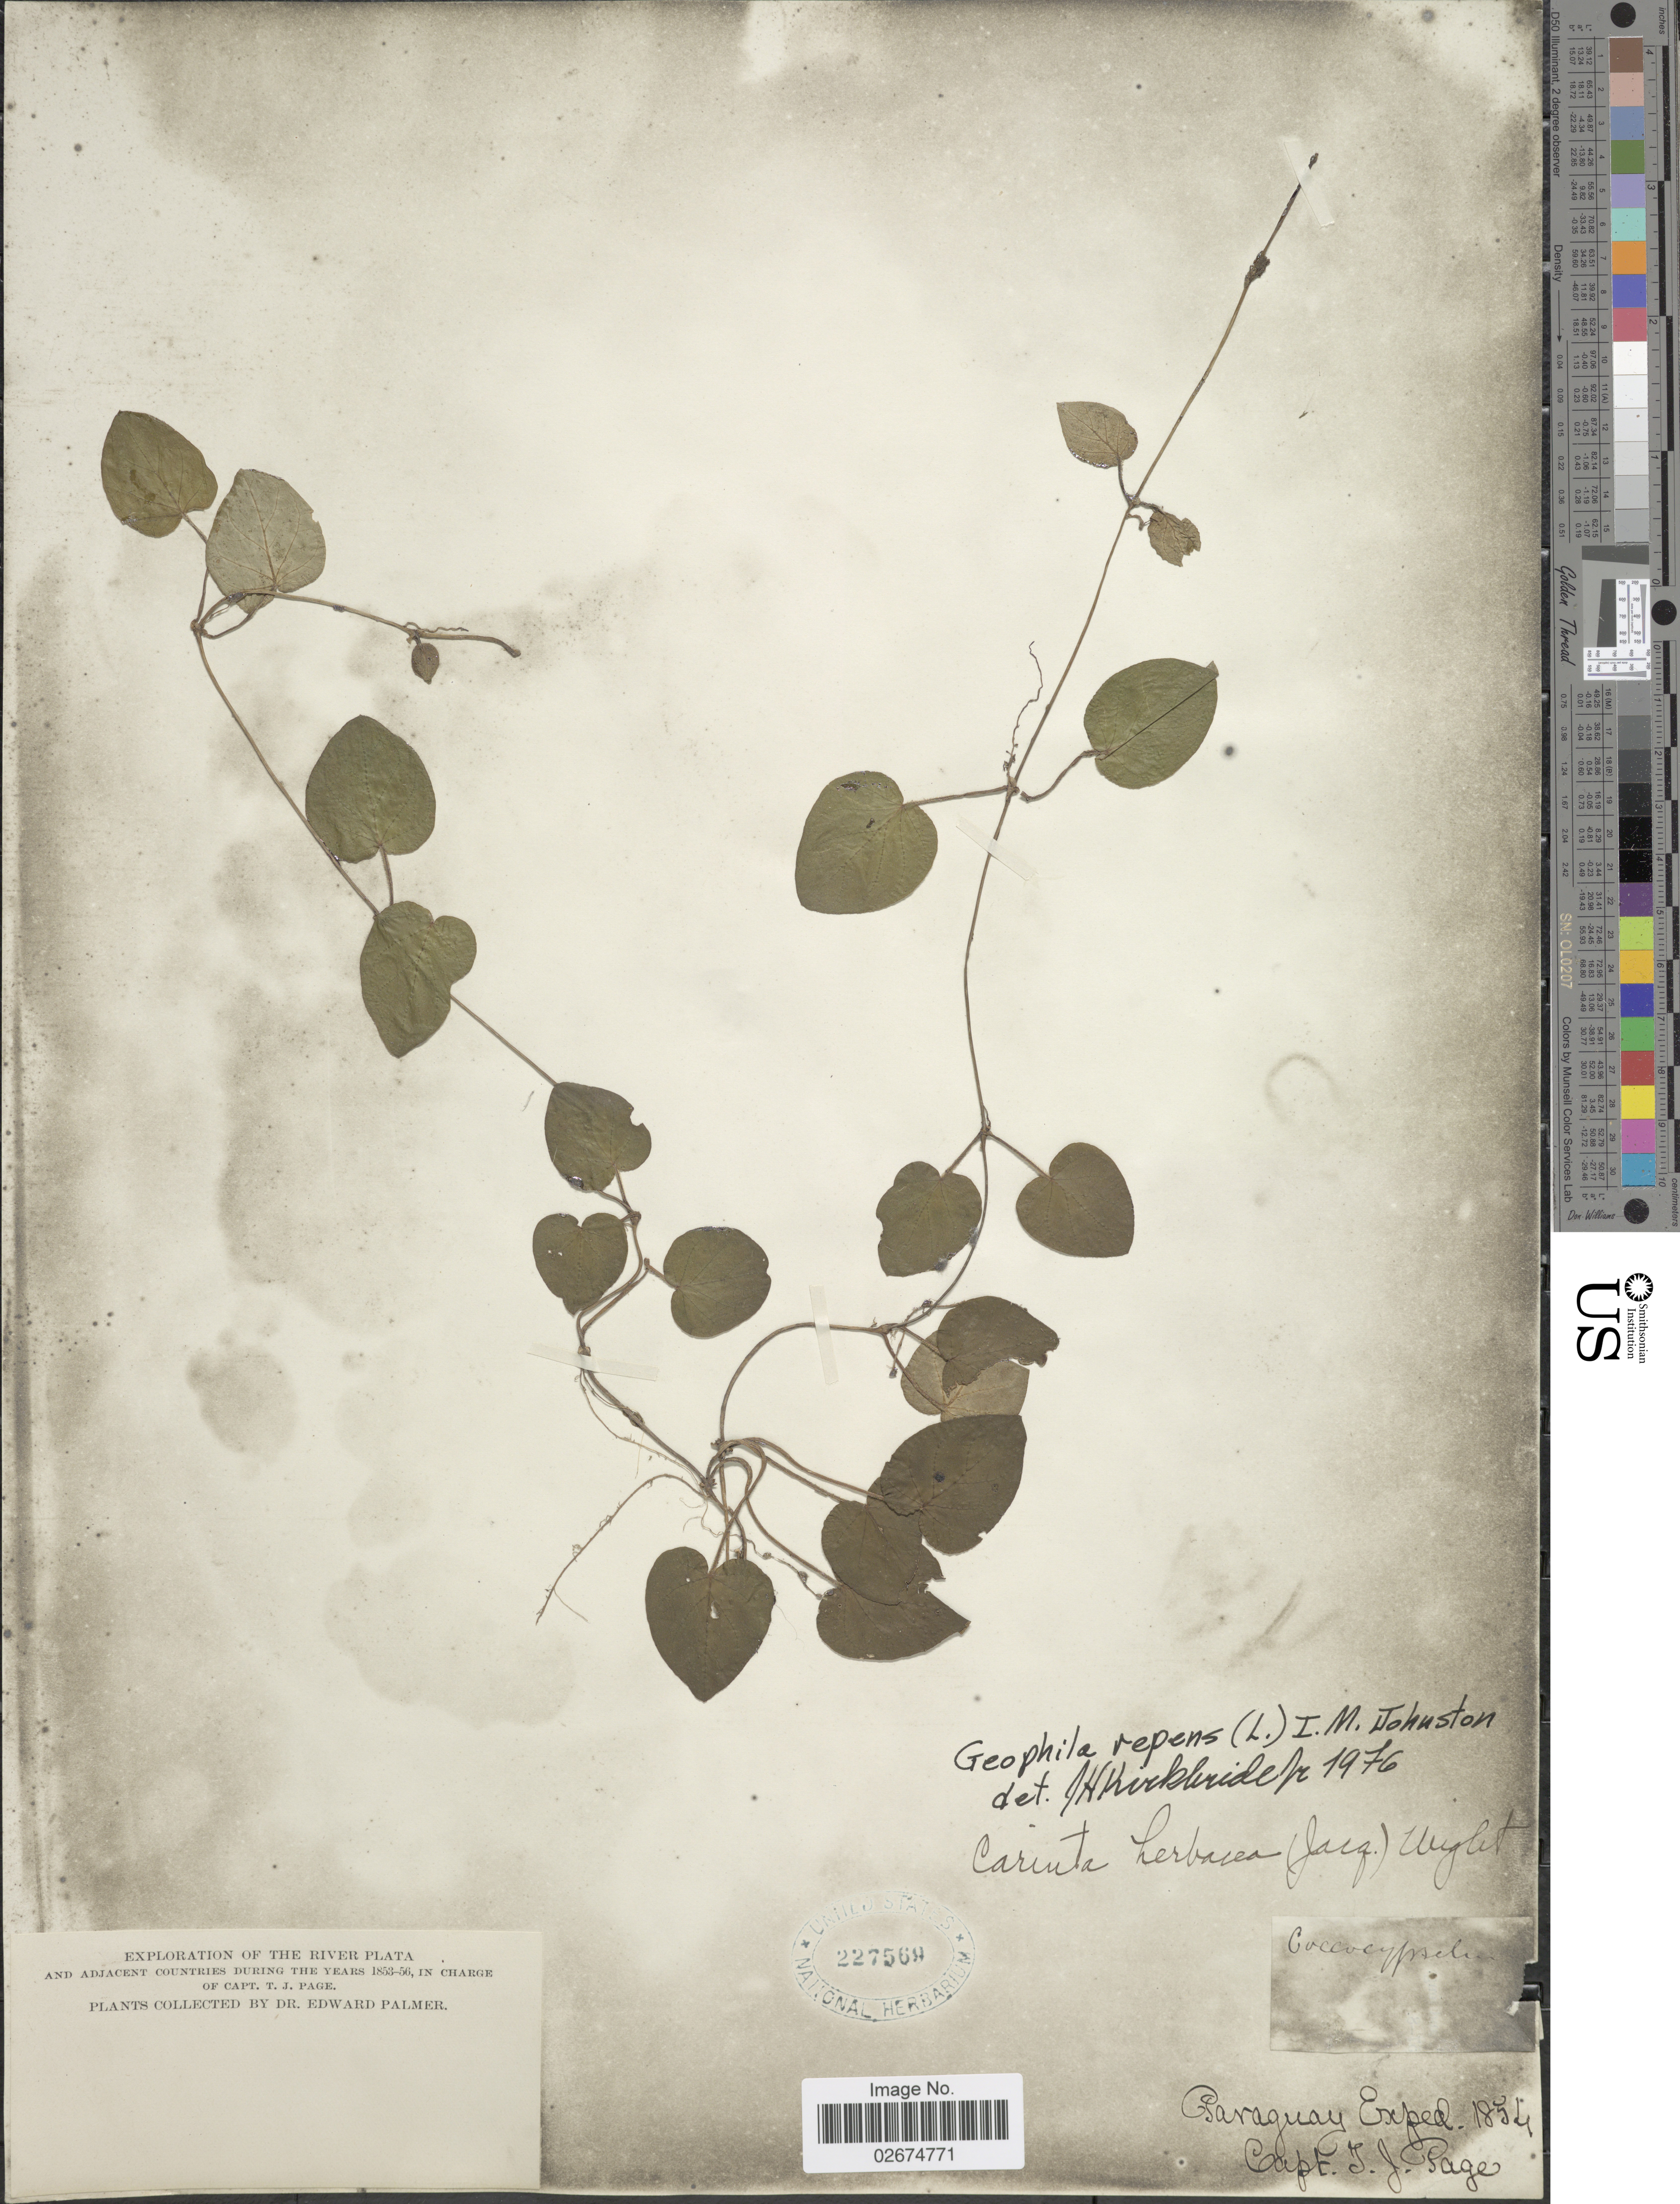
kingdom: Plantae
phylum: Tracheophyta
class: Magnoliopsida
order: Gentianales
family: Rubiaceae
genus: Carinta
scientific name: Carinta repens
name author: (L.) L.B. Sm. & Downs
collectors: E. Palmer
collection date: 1853/1856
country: Paraguay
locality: The River Plata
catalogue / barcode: US 227569